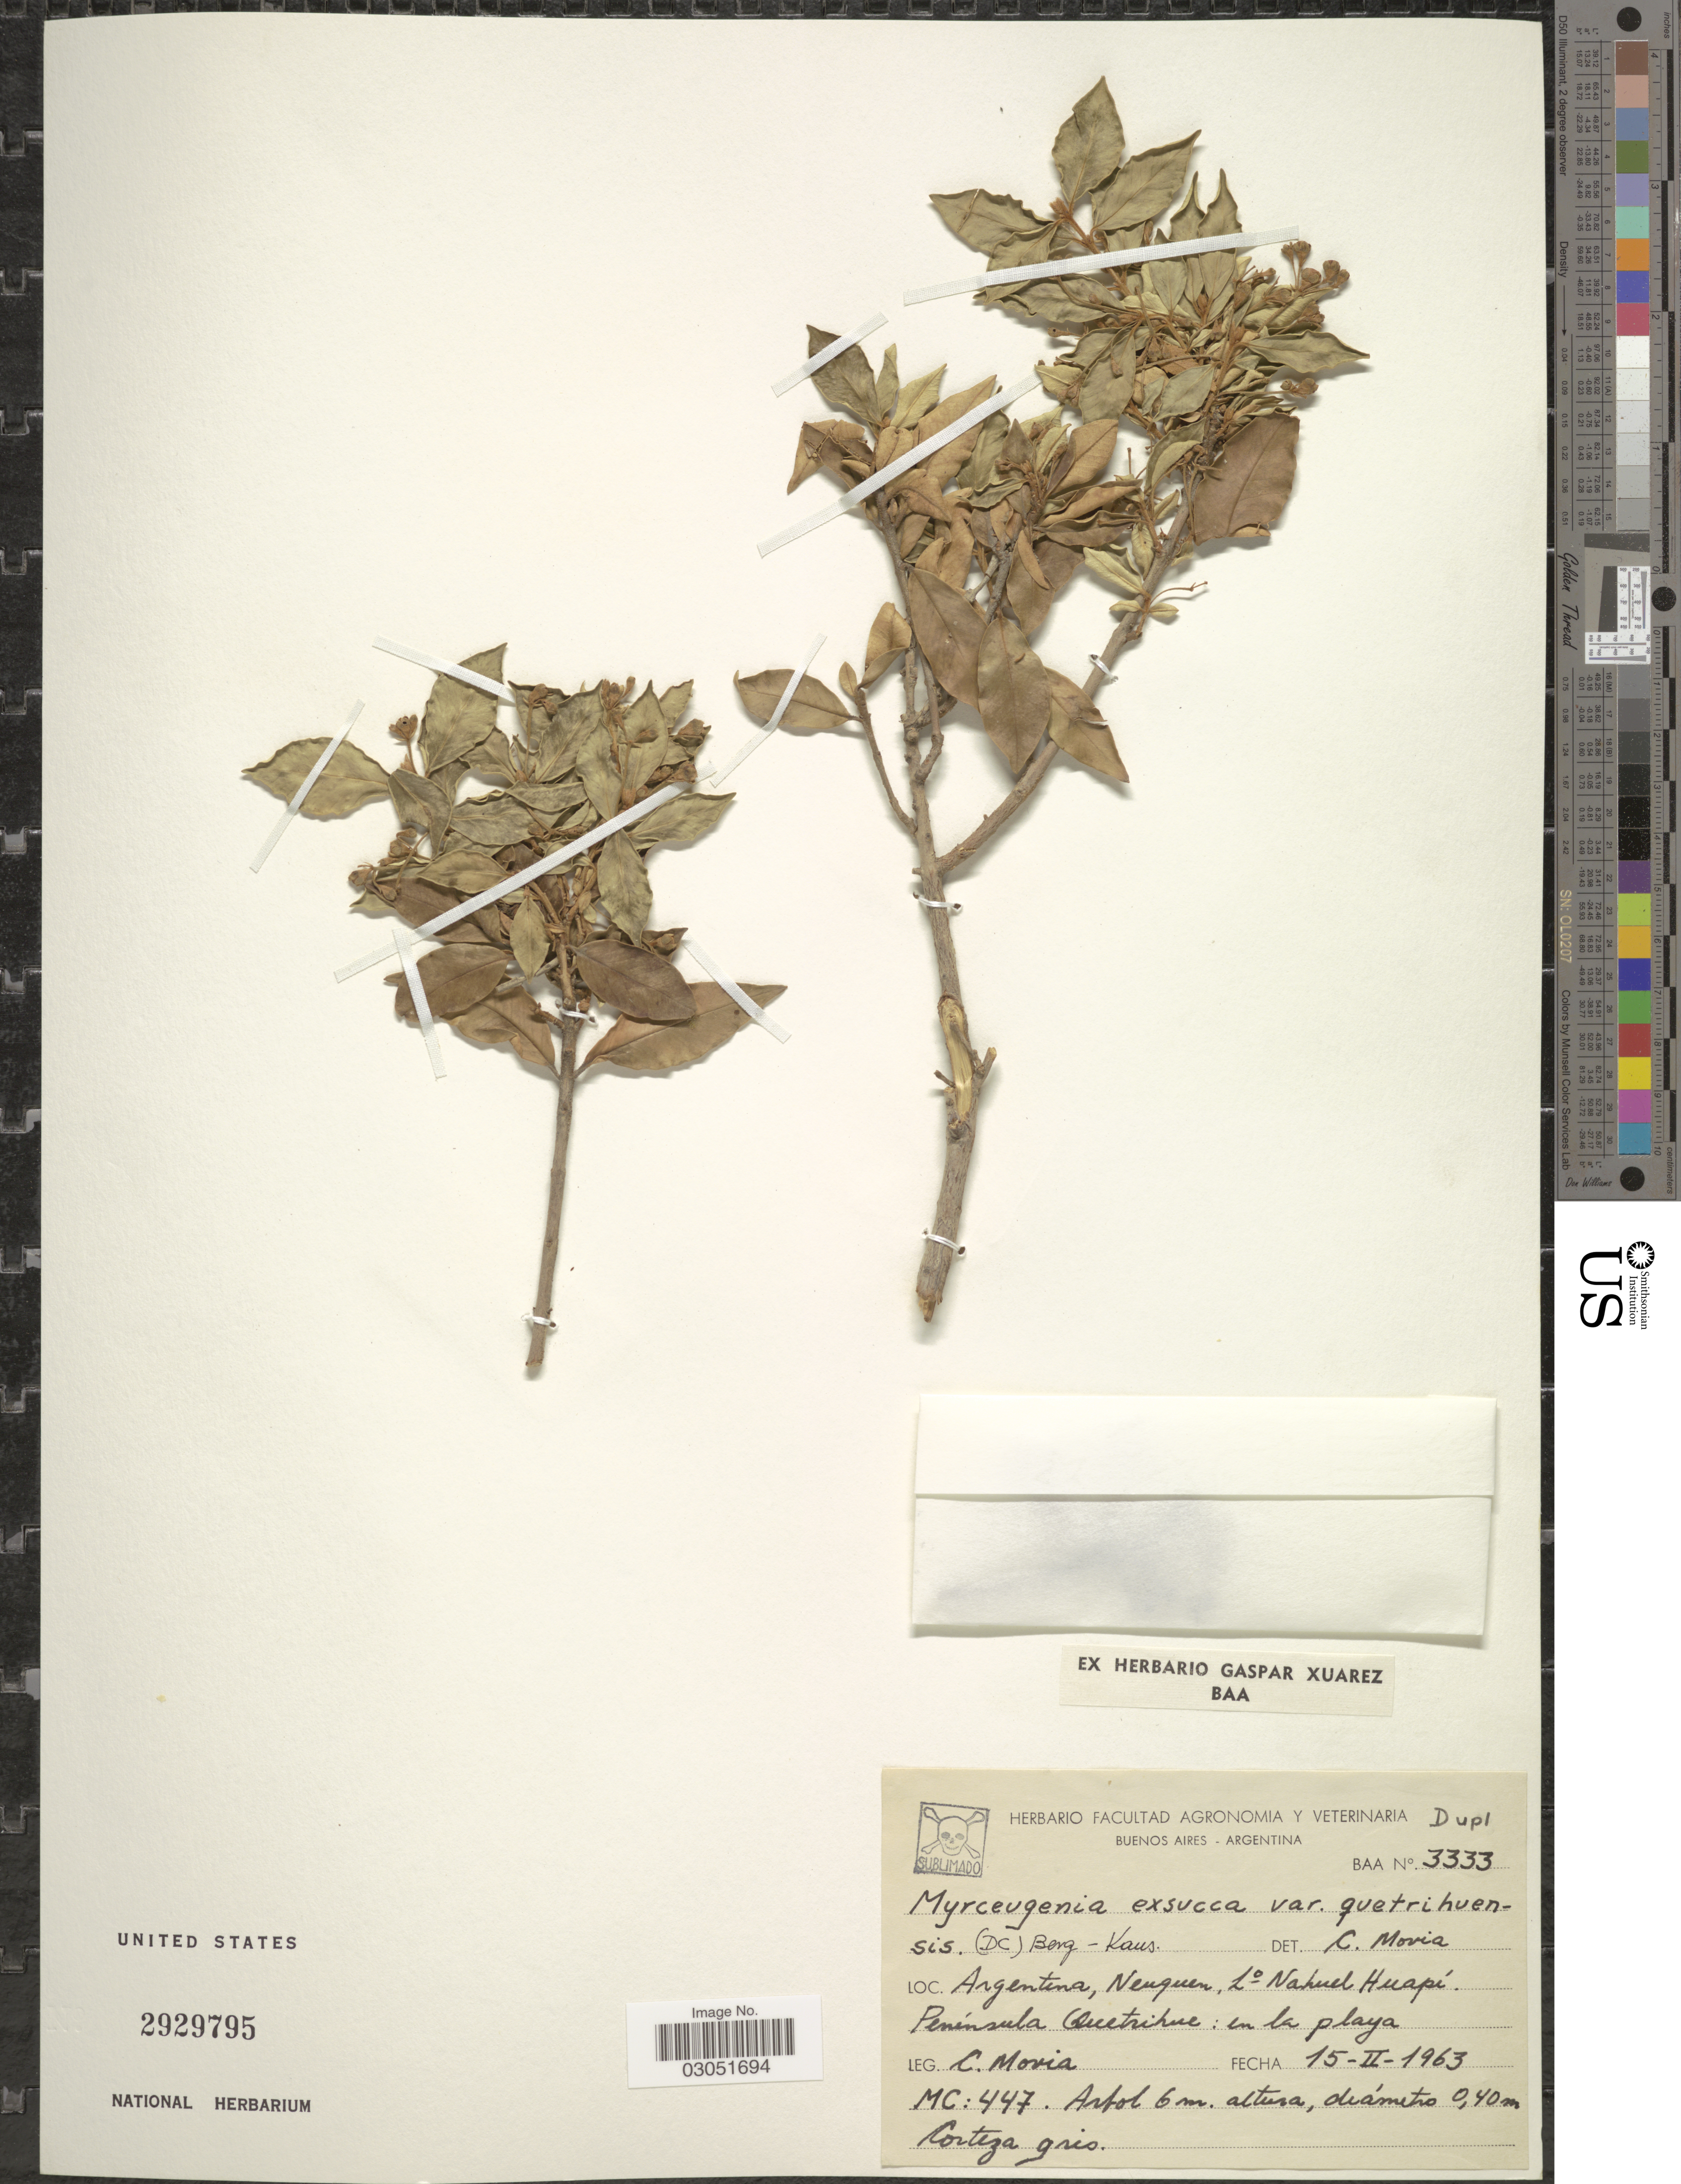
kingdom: Plantae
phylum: Tracheophyta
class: Magnoliopsida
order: Myrtales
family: Myrtaceae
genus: Myrceugenia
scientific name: Myrceugenia exsucca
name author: (DC.) O. Berg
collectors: C. Movia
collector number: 3333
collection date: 1963-02-15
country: Argentina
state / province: Neuquen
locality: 1o Nahuel Huapí. Peninsula Quetrihue: en la playa.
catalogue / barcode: US 2929795